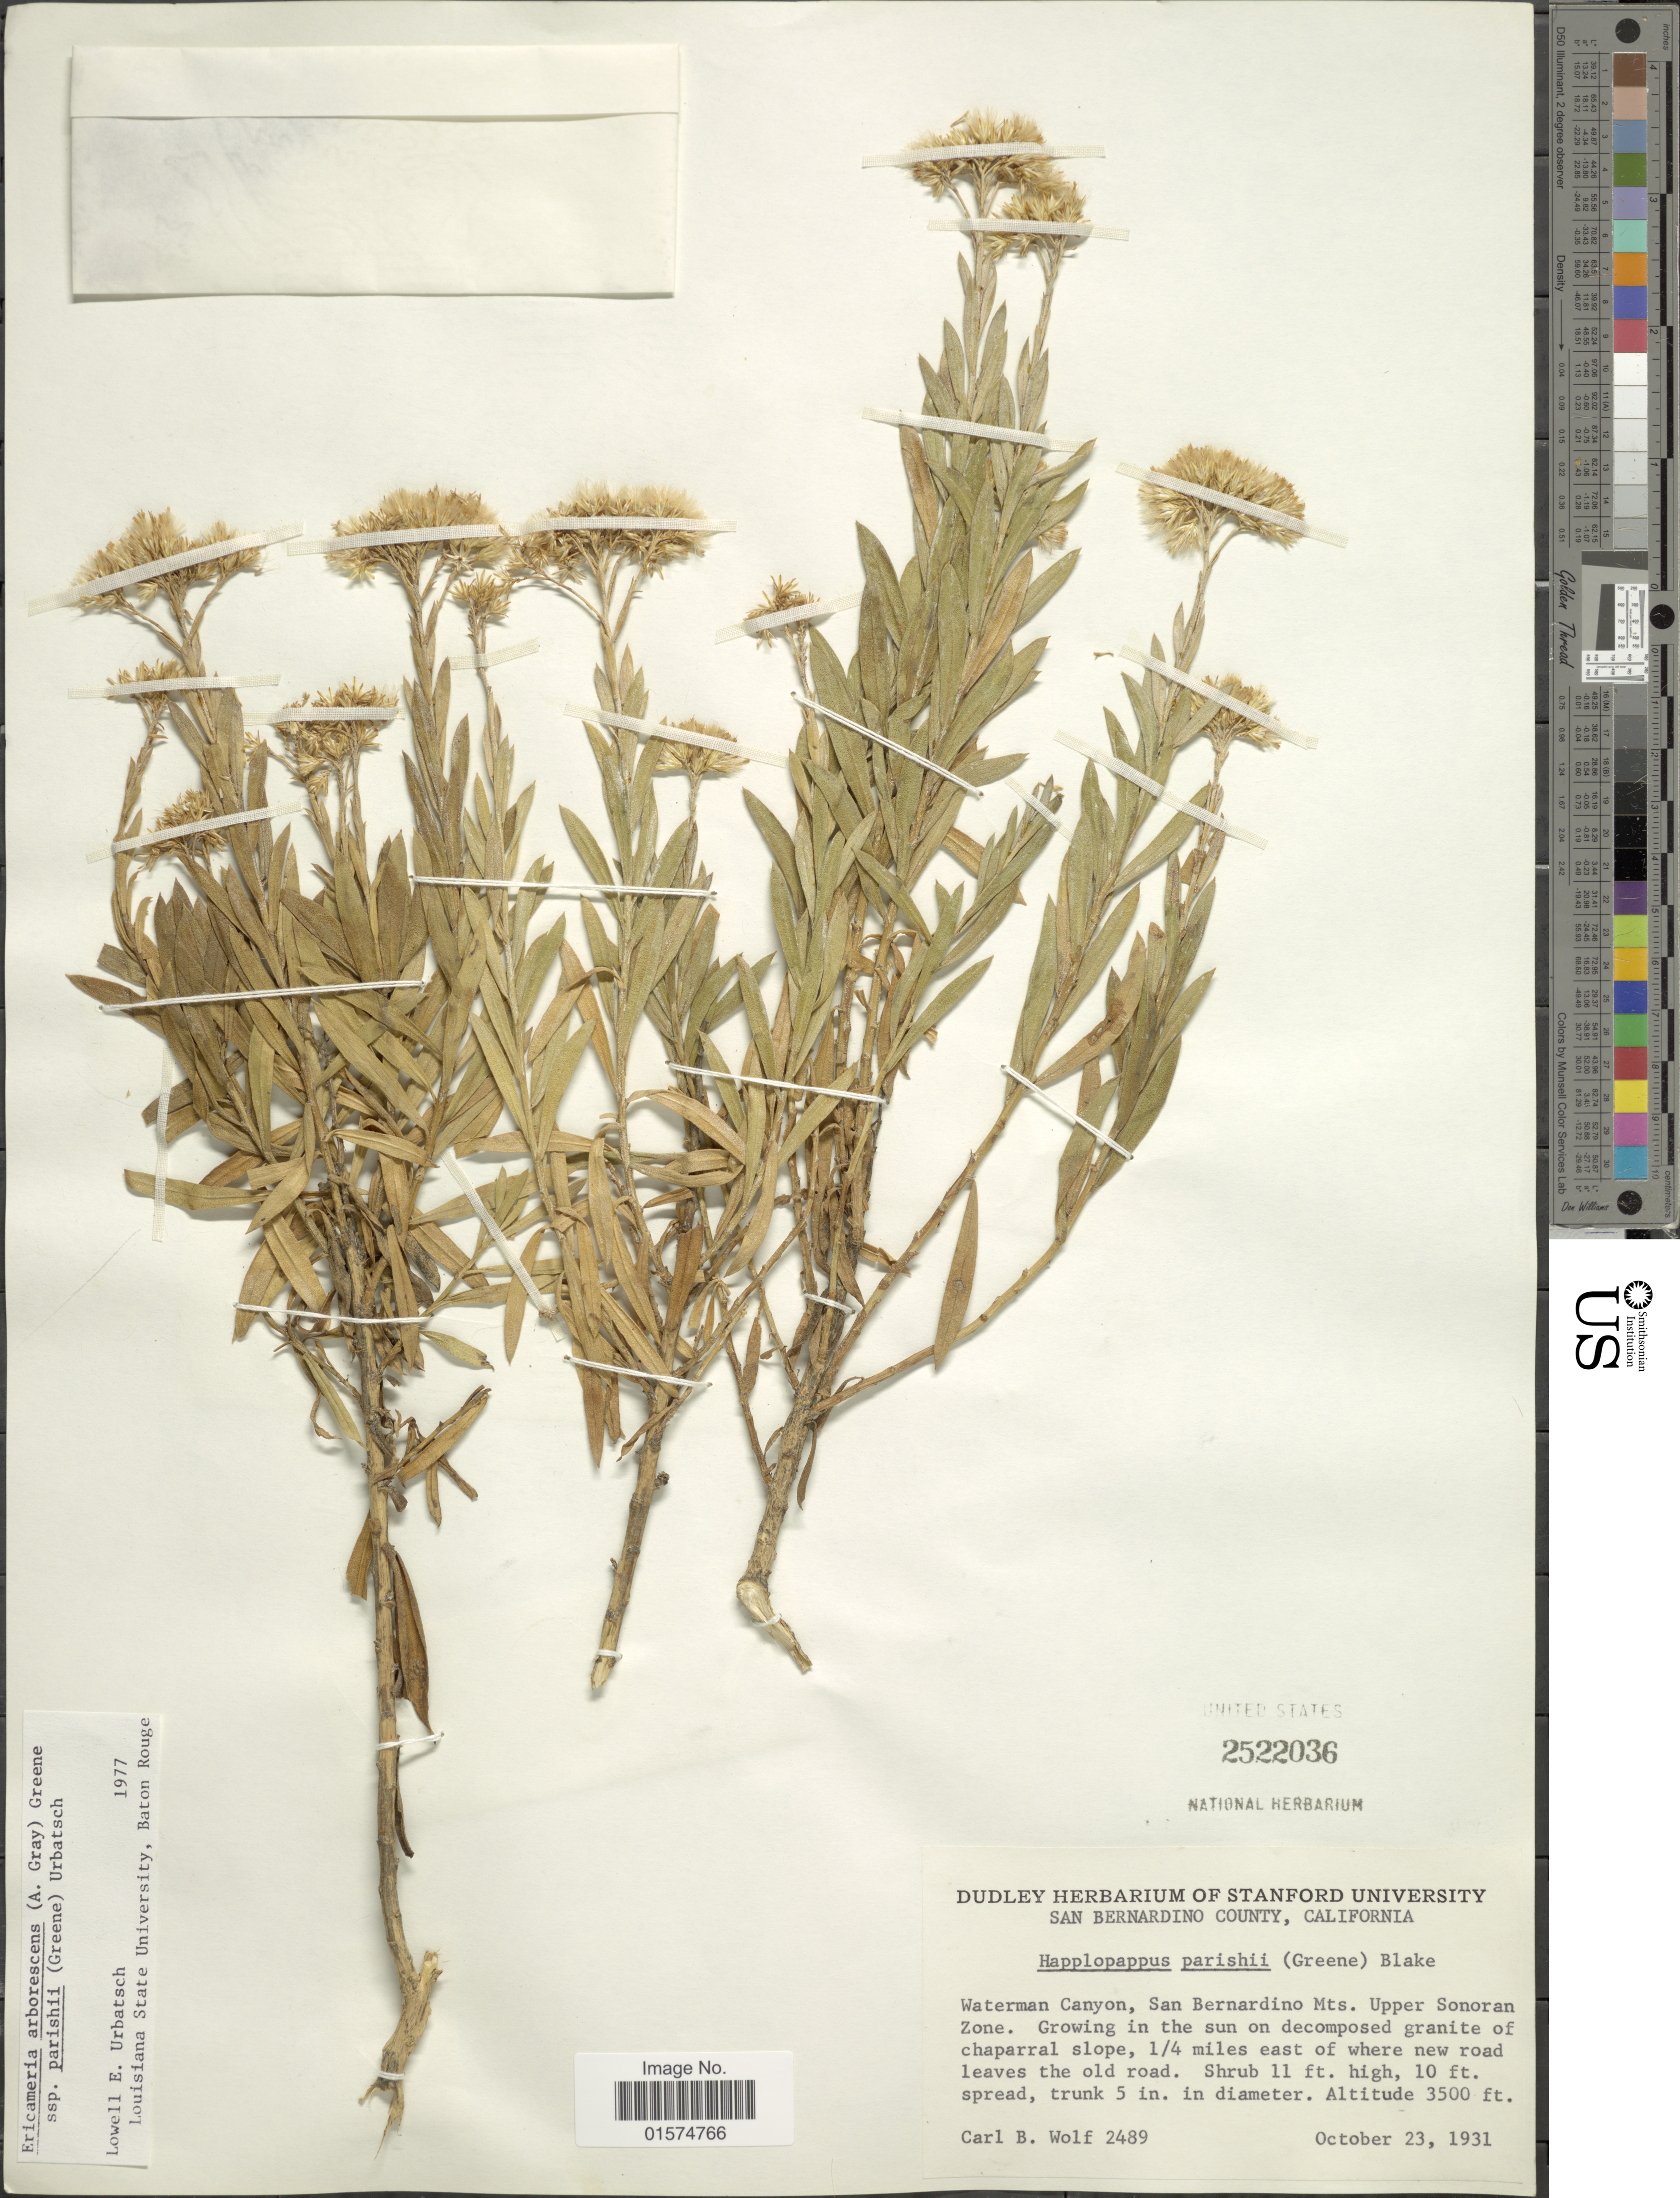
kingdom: Plantae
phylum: Tracheophyta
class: Magnoliopsida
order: Asterales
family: Asteraceae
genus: Ericameria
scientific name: Ericameria arborescens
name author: (A. Gray) Greene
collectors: C. B. Wolf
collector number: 2489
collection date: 1931-10-23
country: United States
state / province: California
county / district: San Bernardino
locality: San Bernardino County. Waterman Canyon, San Bernardino Mts. Upper Sonoran Zone. 1/4 miles east of where new road leaves the old road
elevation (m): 1067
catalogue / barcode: US 2522036